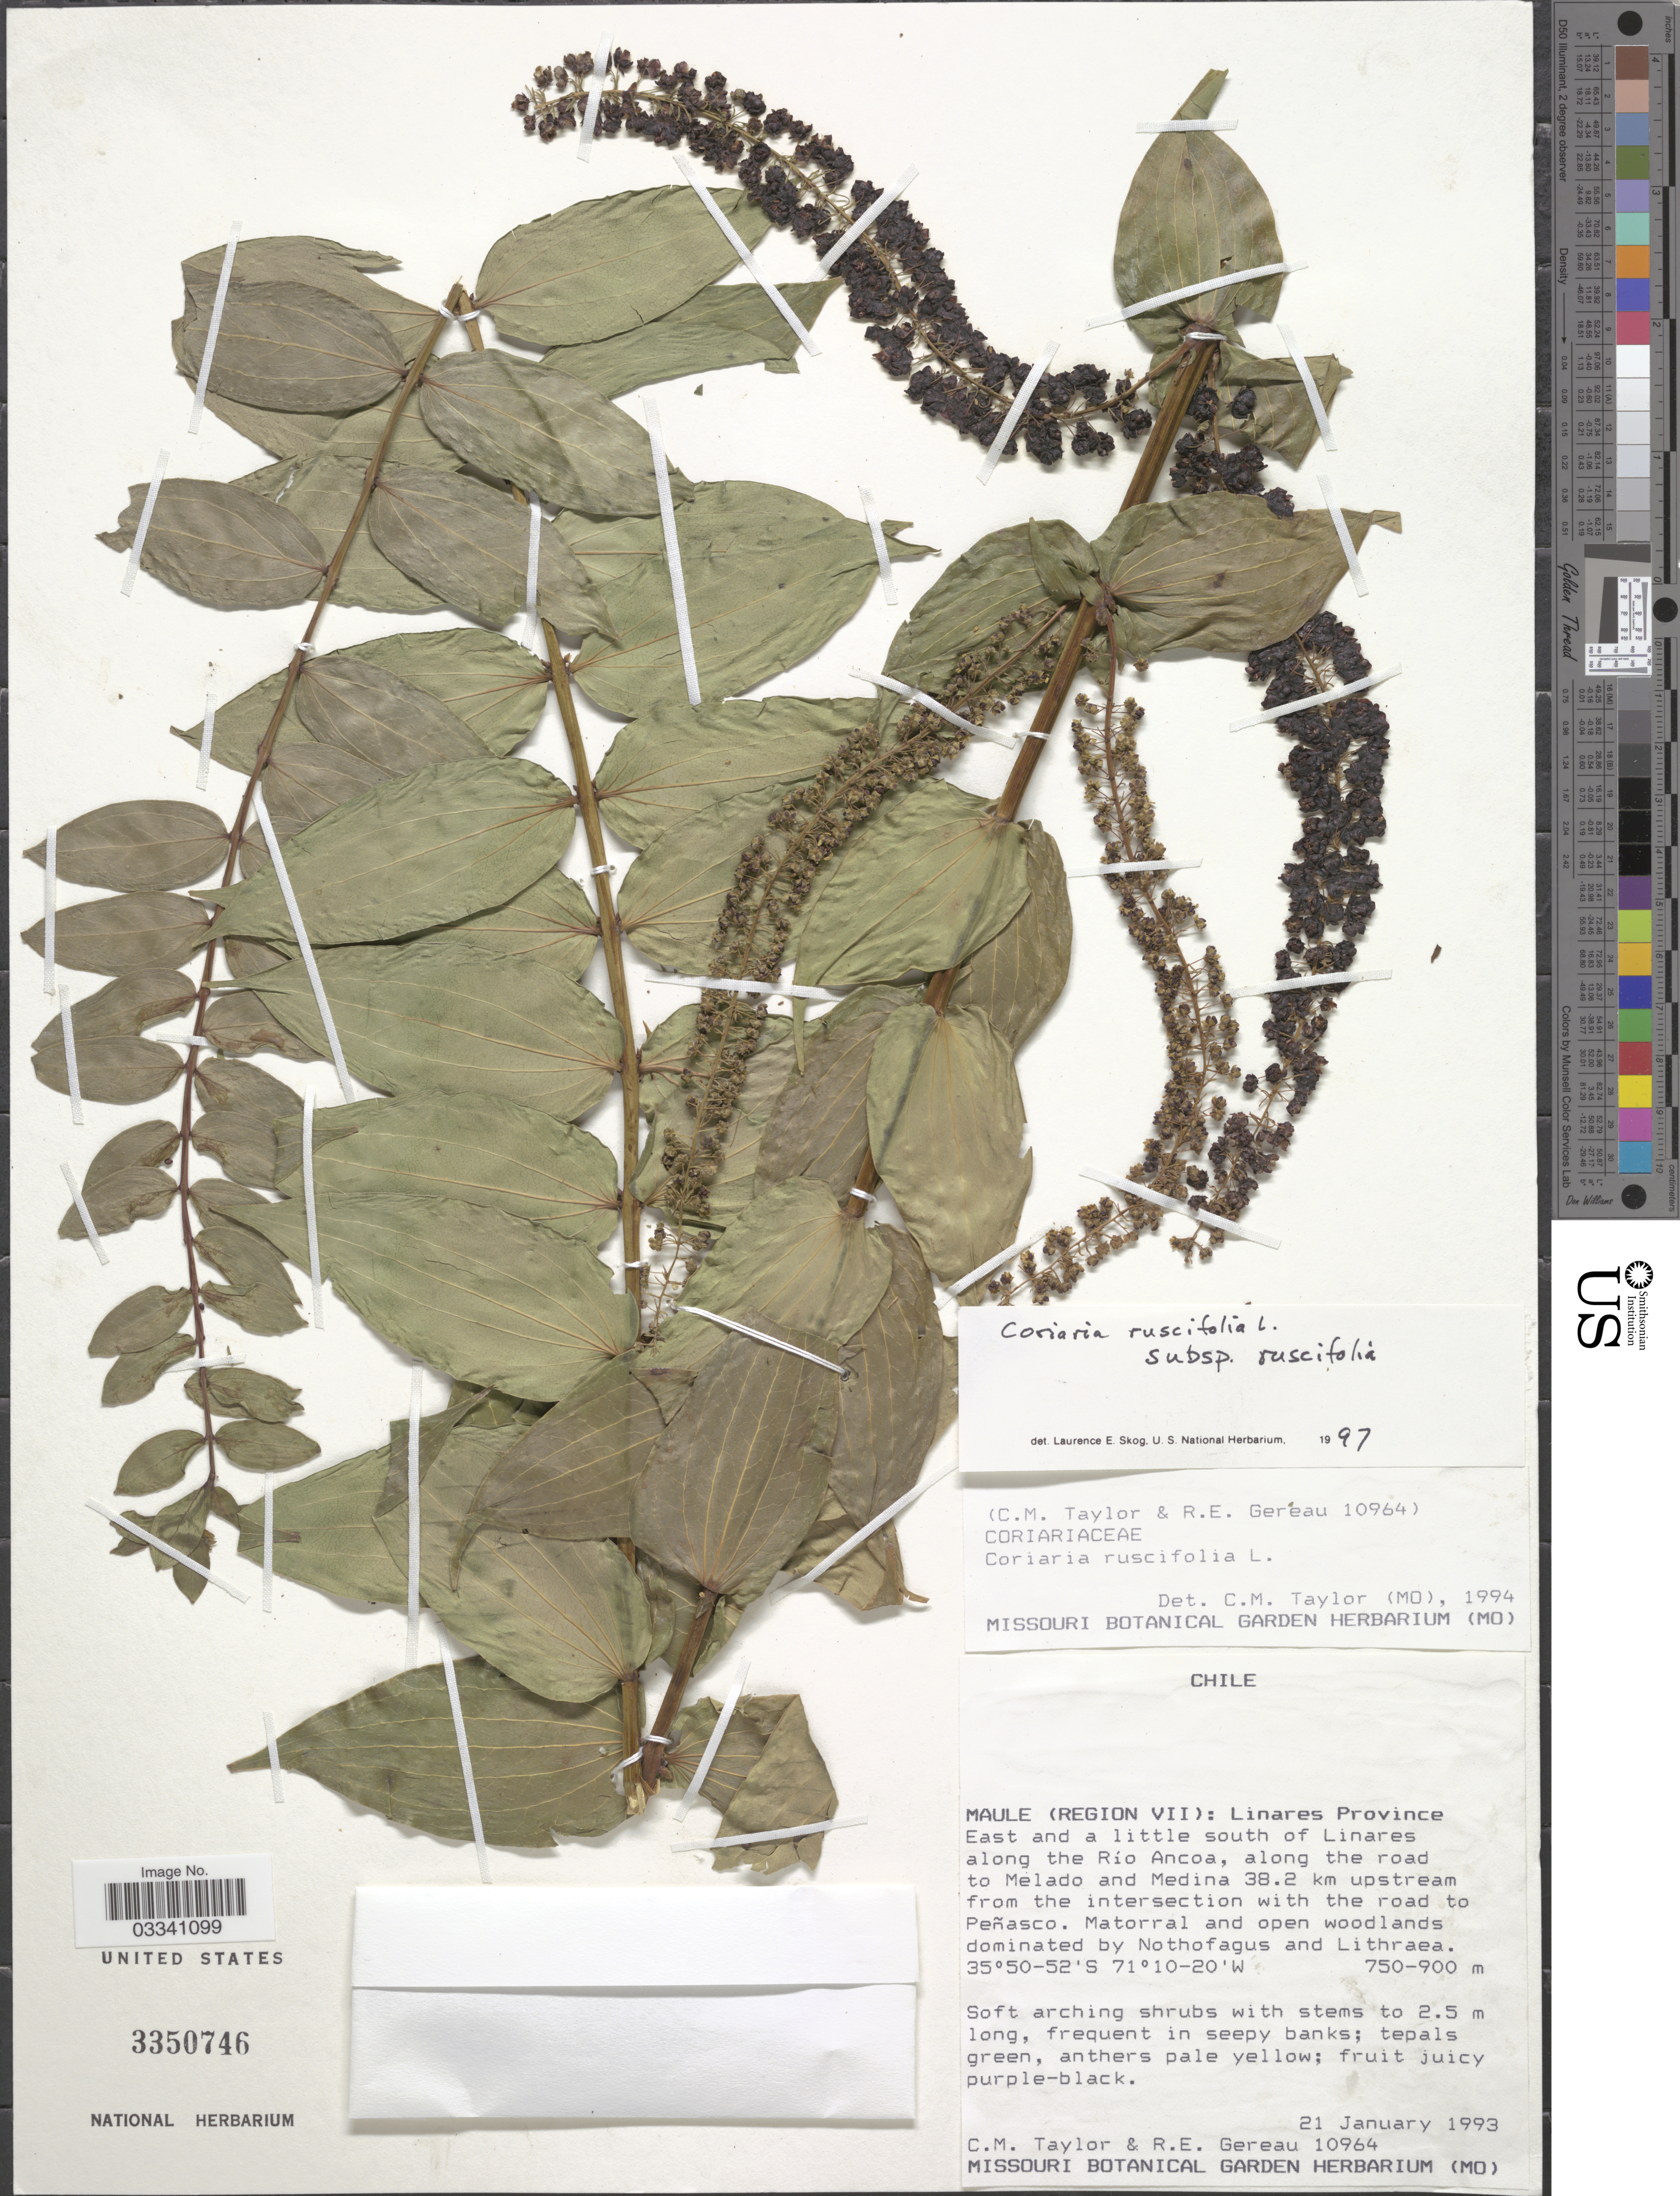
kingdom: Plantae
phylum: Tracheophyta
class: Magnoliopsida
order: Cucurbitales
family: Coriariaceae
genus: Coriaria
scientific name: Coriaria ruscifolia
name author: L.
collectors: C. M. Taylor & R. Gereau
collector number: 10964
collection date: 1993-01-21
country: Chile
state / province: Maule (VII)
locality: Linares Province. East and a little south of Linares along the Río Ancoa, along the road to Melado and Medina 38.2 km upstream from the intersection with the road to Peñasco.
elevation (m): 750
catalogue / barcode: US 3350746